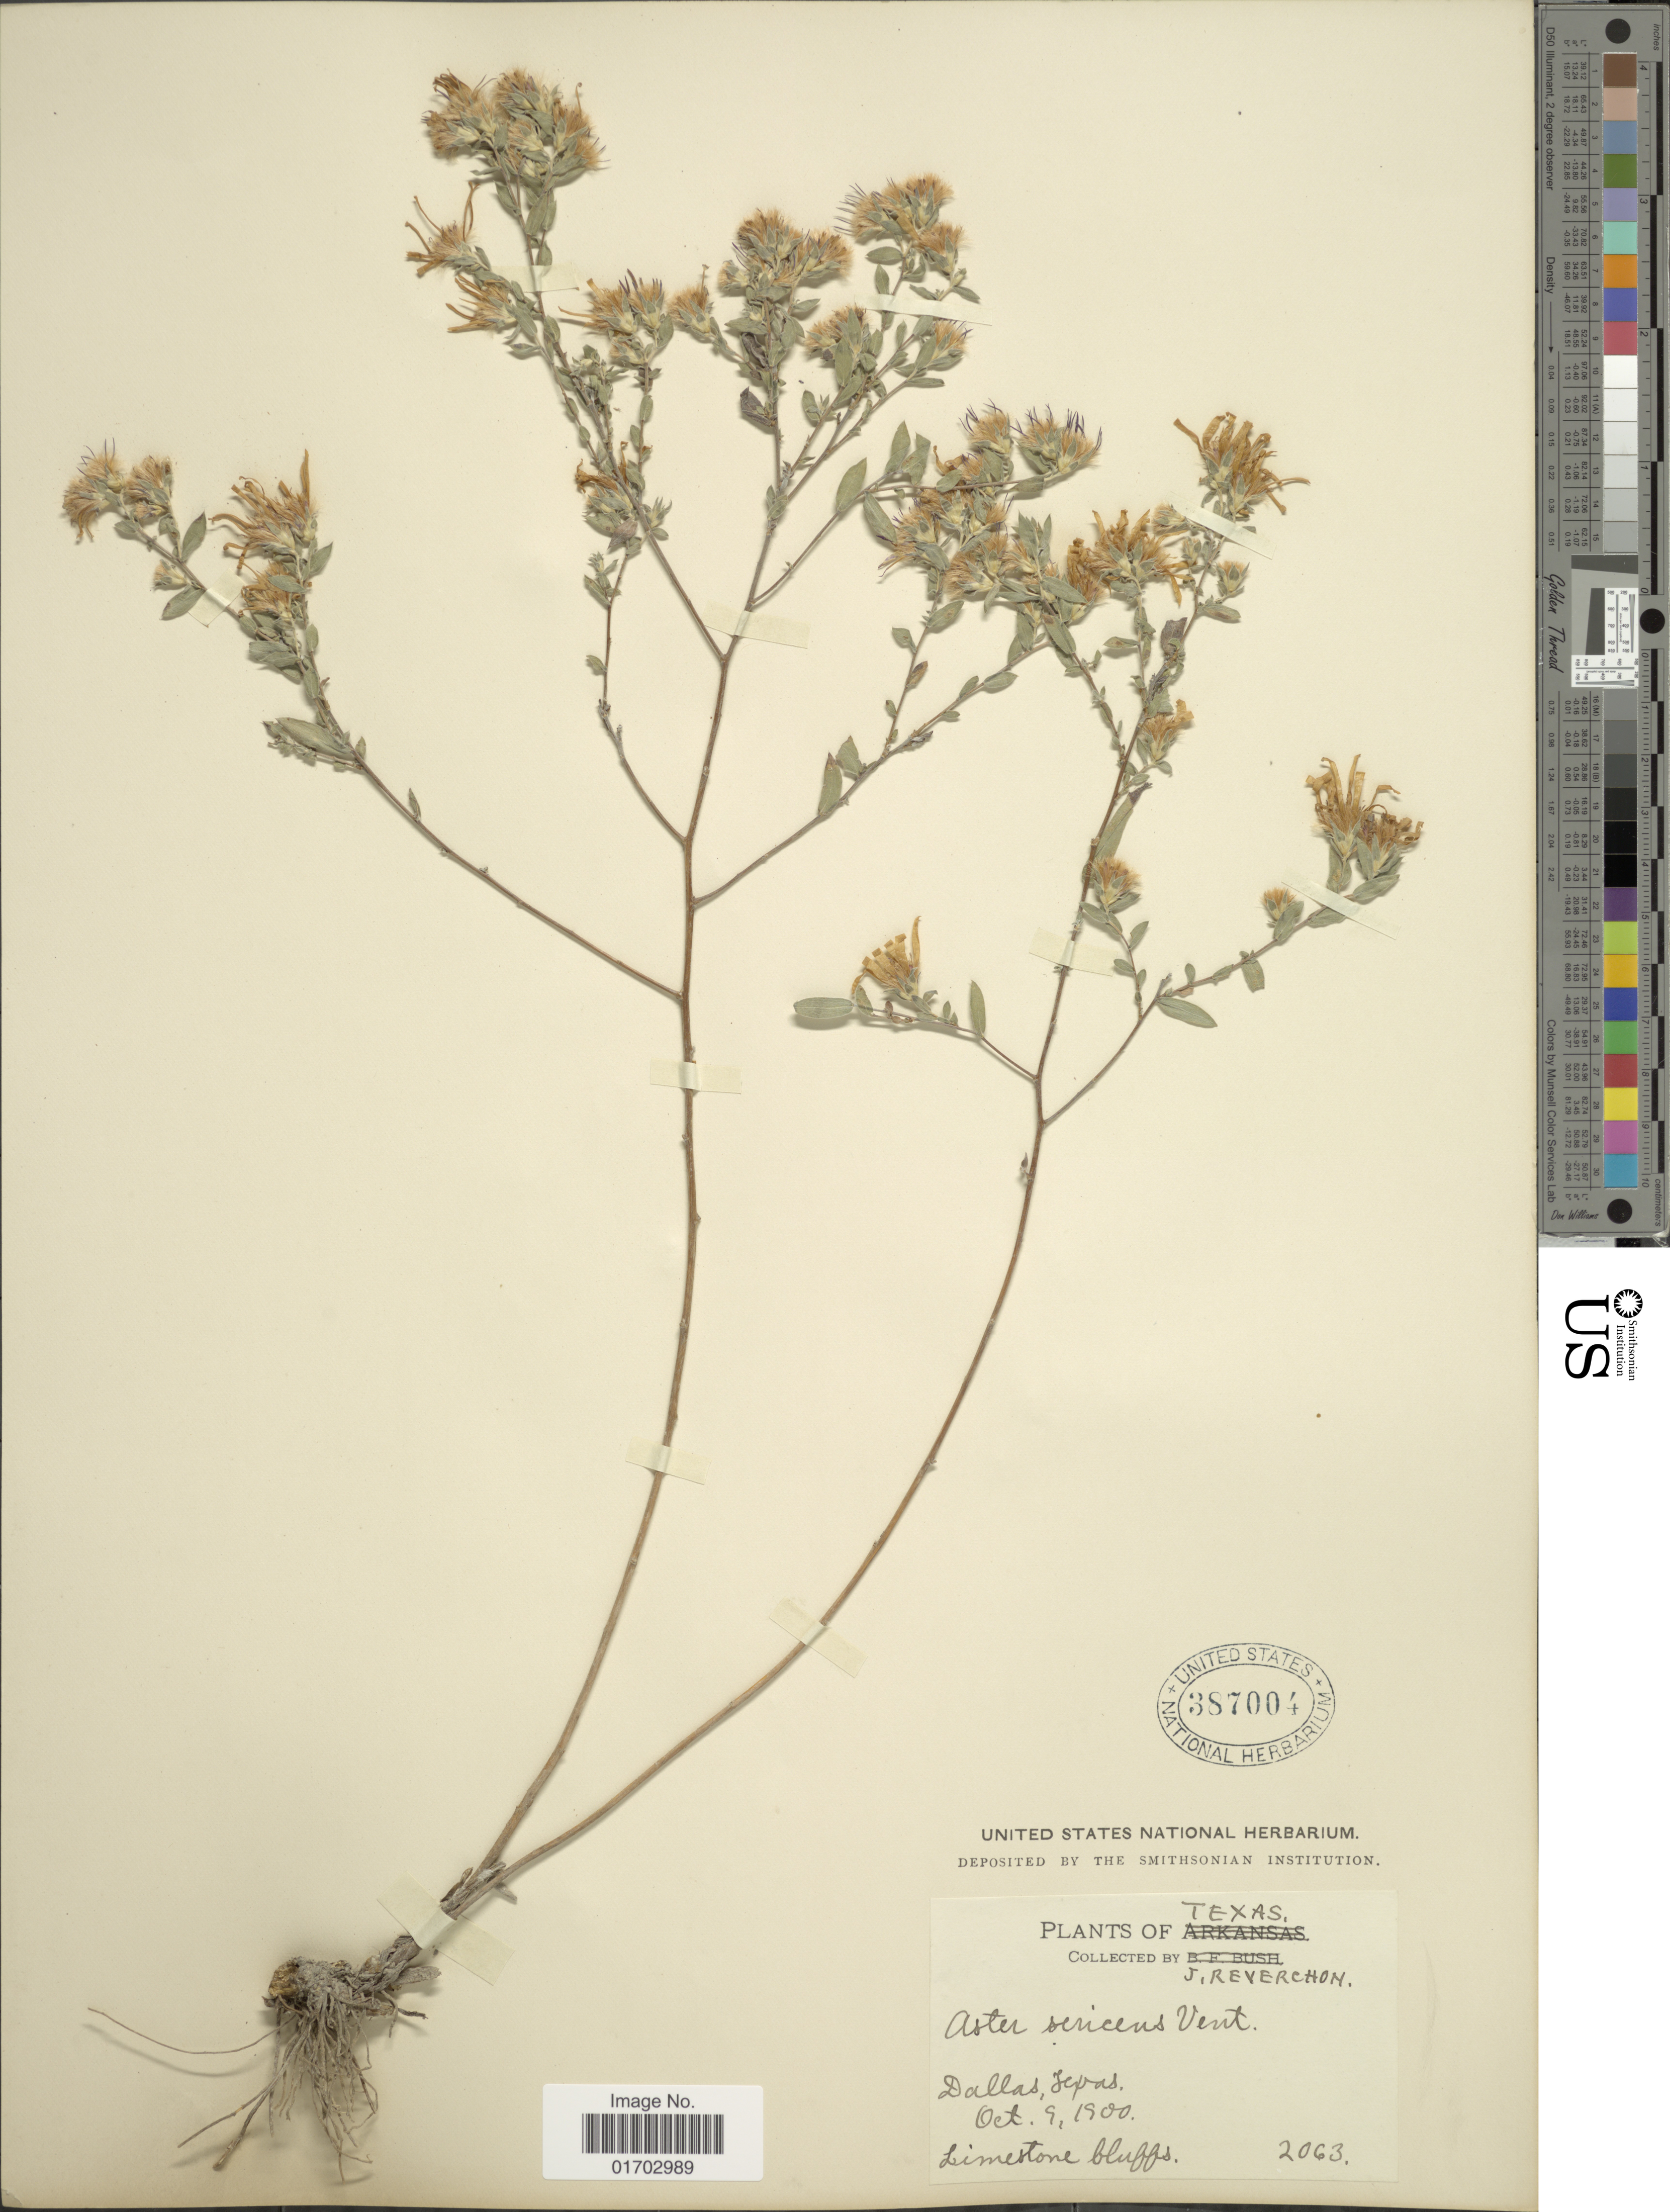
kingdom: Plantae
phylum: Tracheophyta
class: Magnoliopsida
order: Asterales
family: Asteraceae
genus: Symphyotrichum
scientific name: Symphyotrichum sericeum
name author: (Vent.) G.L. Nesom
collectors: J. Reverchon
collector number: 2063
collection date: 1900-10-09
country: United States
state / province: Texas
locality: Dallas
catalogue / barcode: US 387004